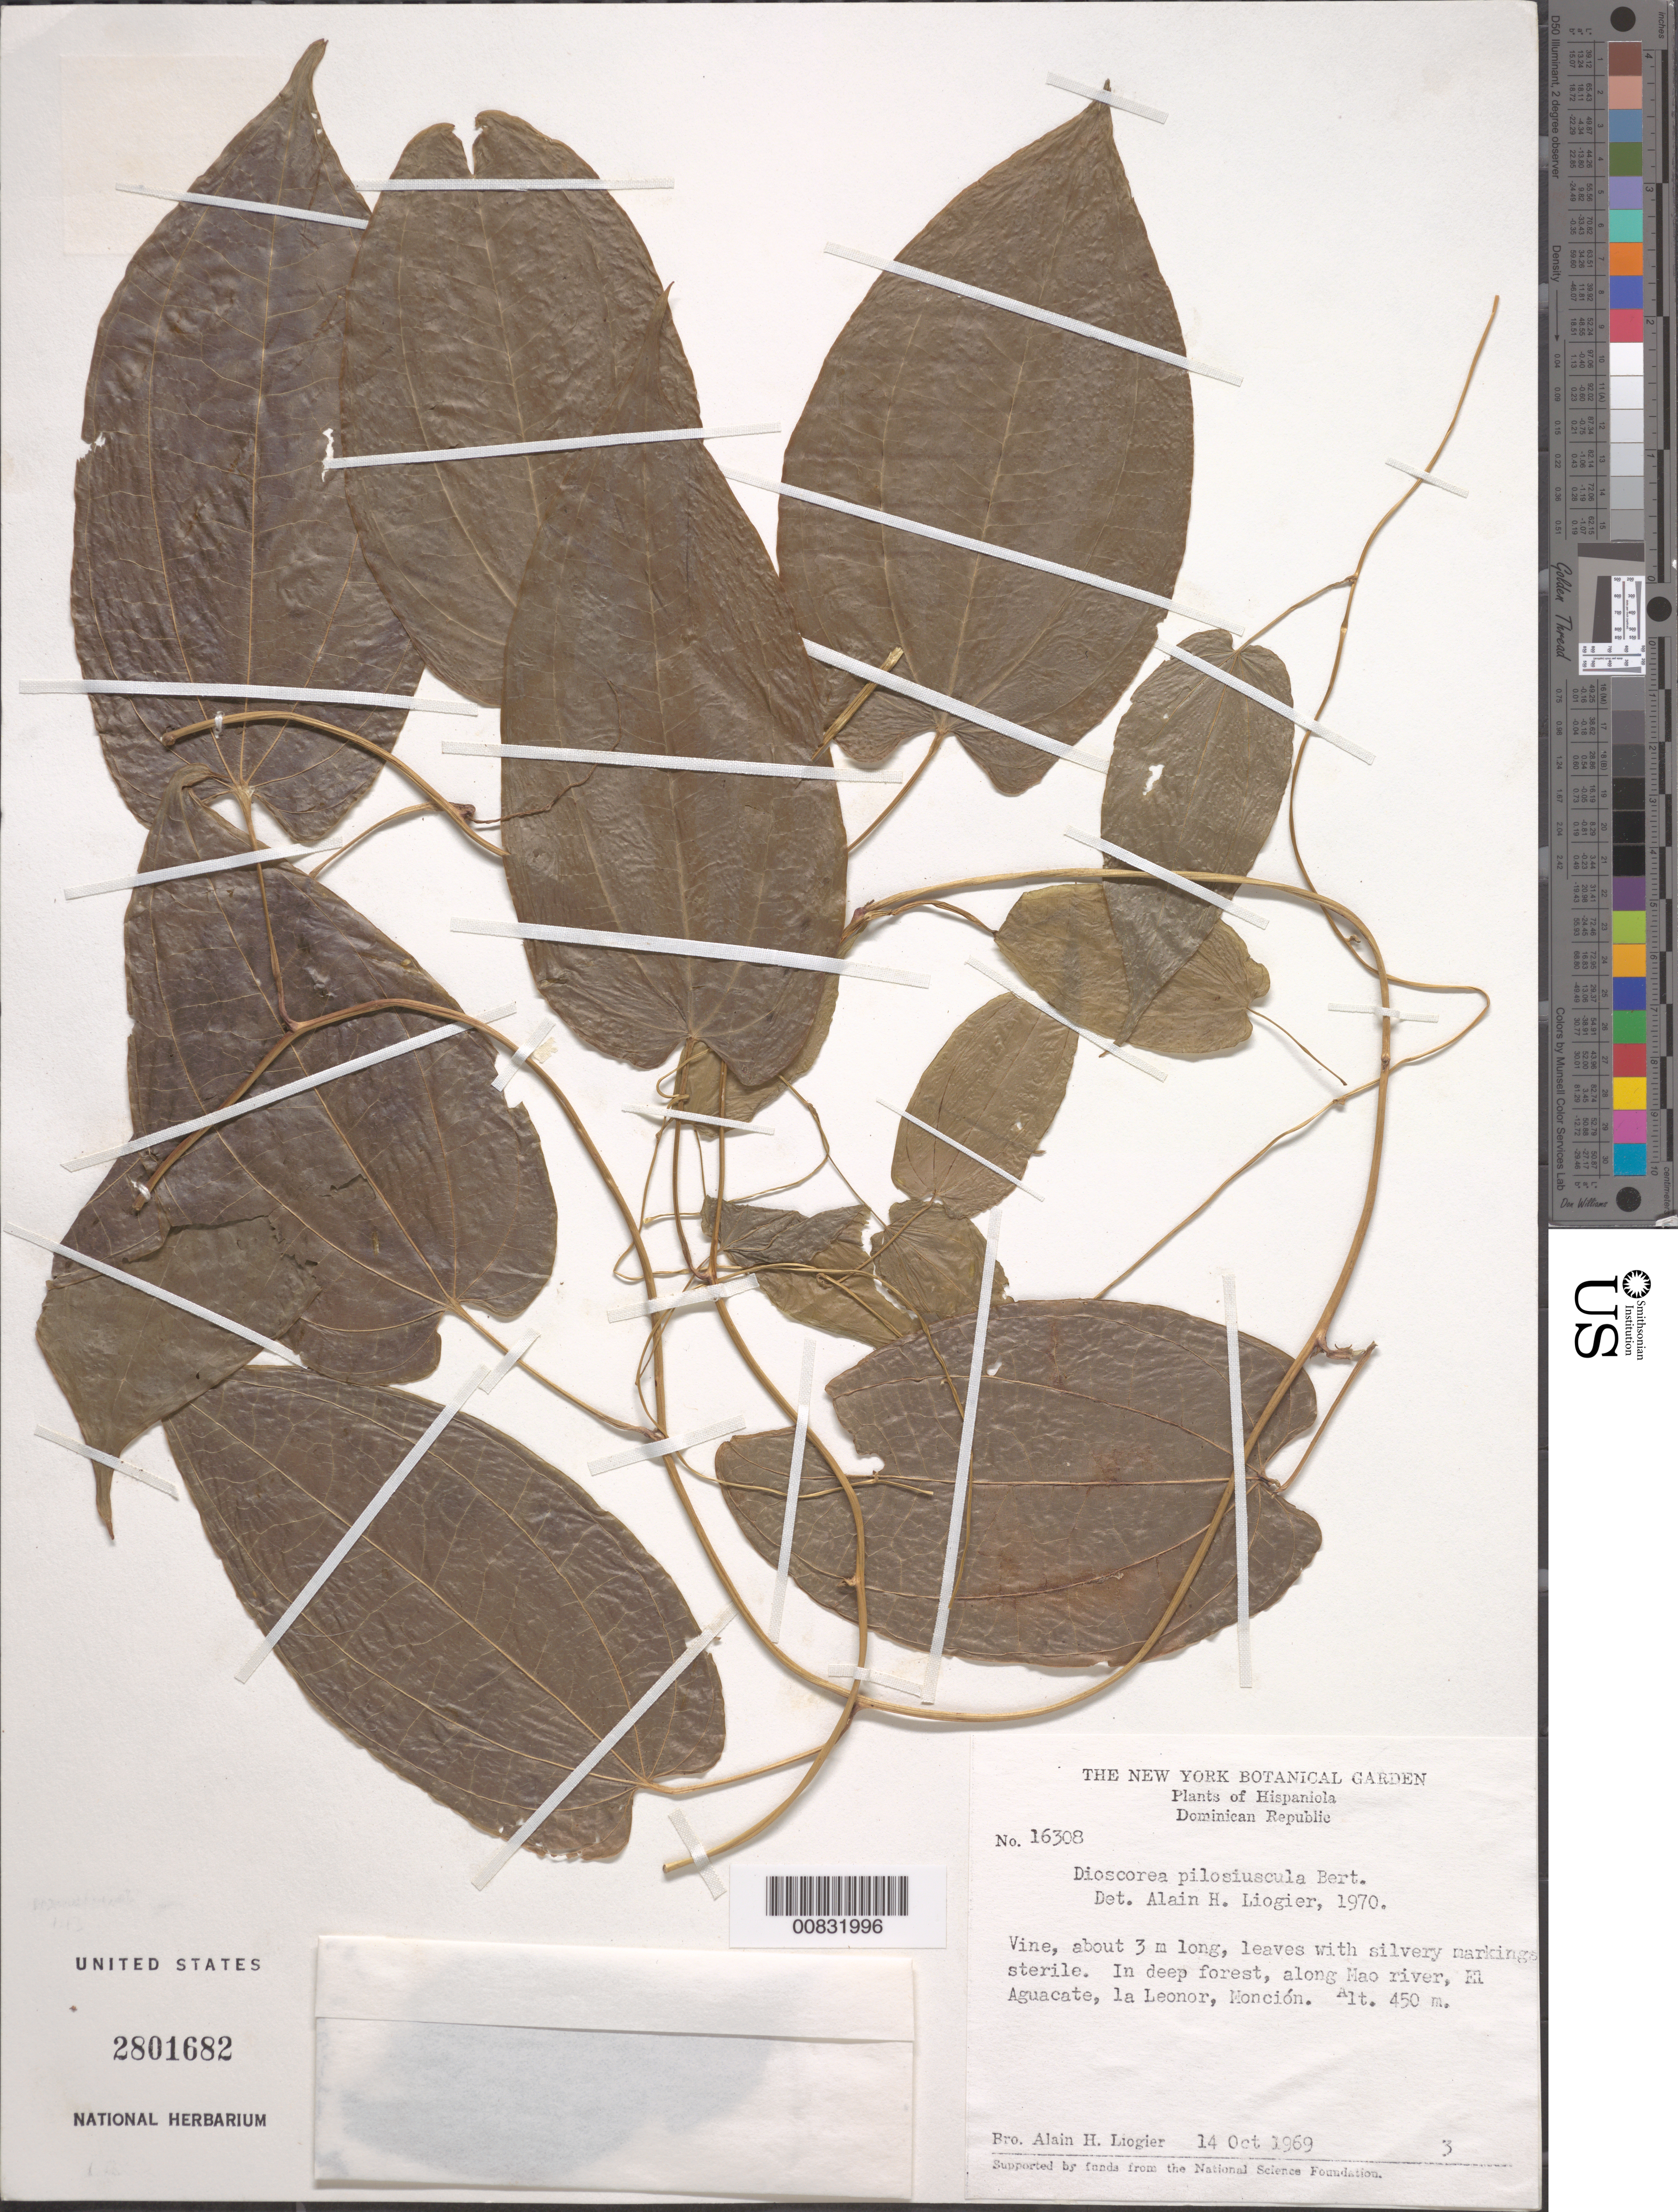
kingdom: Plantae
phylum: Tracheophyta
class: Liliopsida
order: Dioscoreales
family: Dioscoreaceae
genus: Dioscorea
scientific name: Dioscorea pilosiuscula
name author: Bertero ex Spreng.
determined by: Liogier, Alain H.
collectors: A. H. Liogier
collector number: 16308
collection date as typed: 14 Oct 1969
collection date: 1969-10-14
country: Dominican Republic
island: Hispaniola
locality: Along Mao river, El Aguacate, La Leonor, Monción.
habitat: In deep forest.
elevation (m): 450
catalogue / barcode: US 2801682